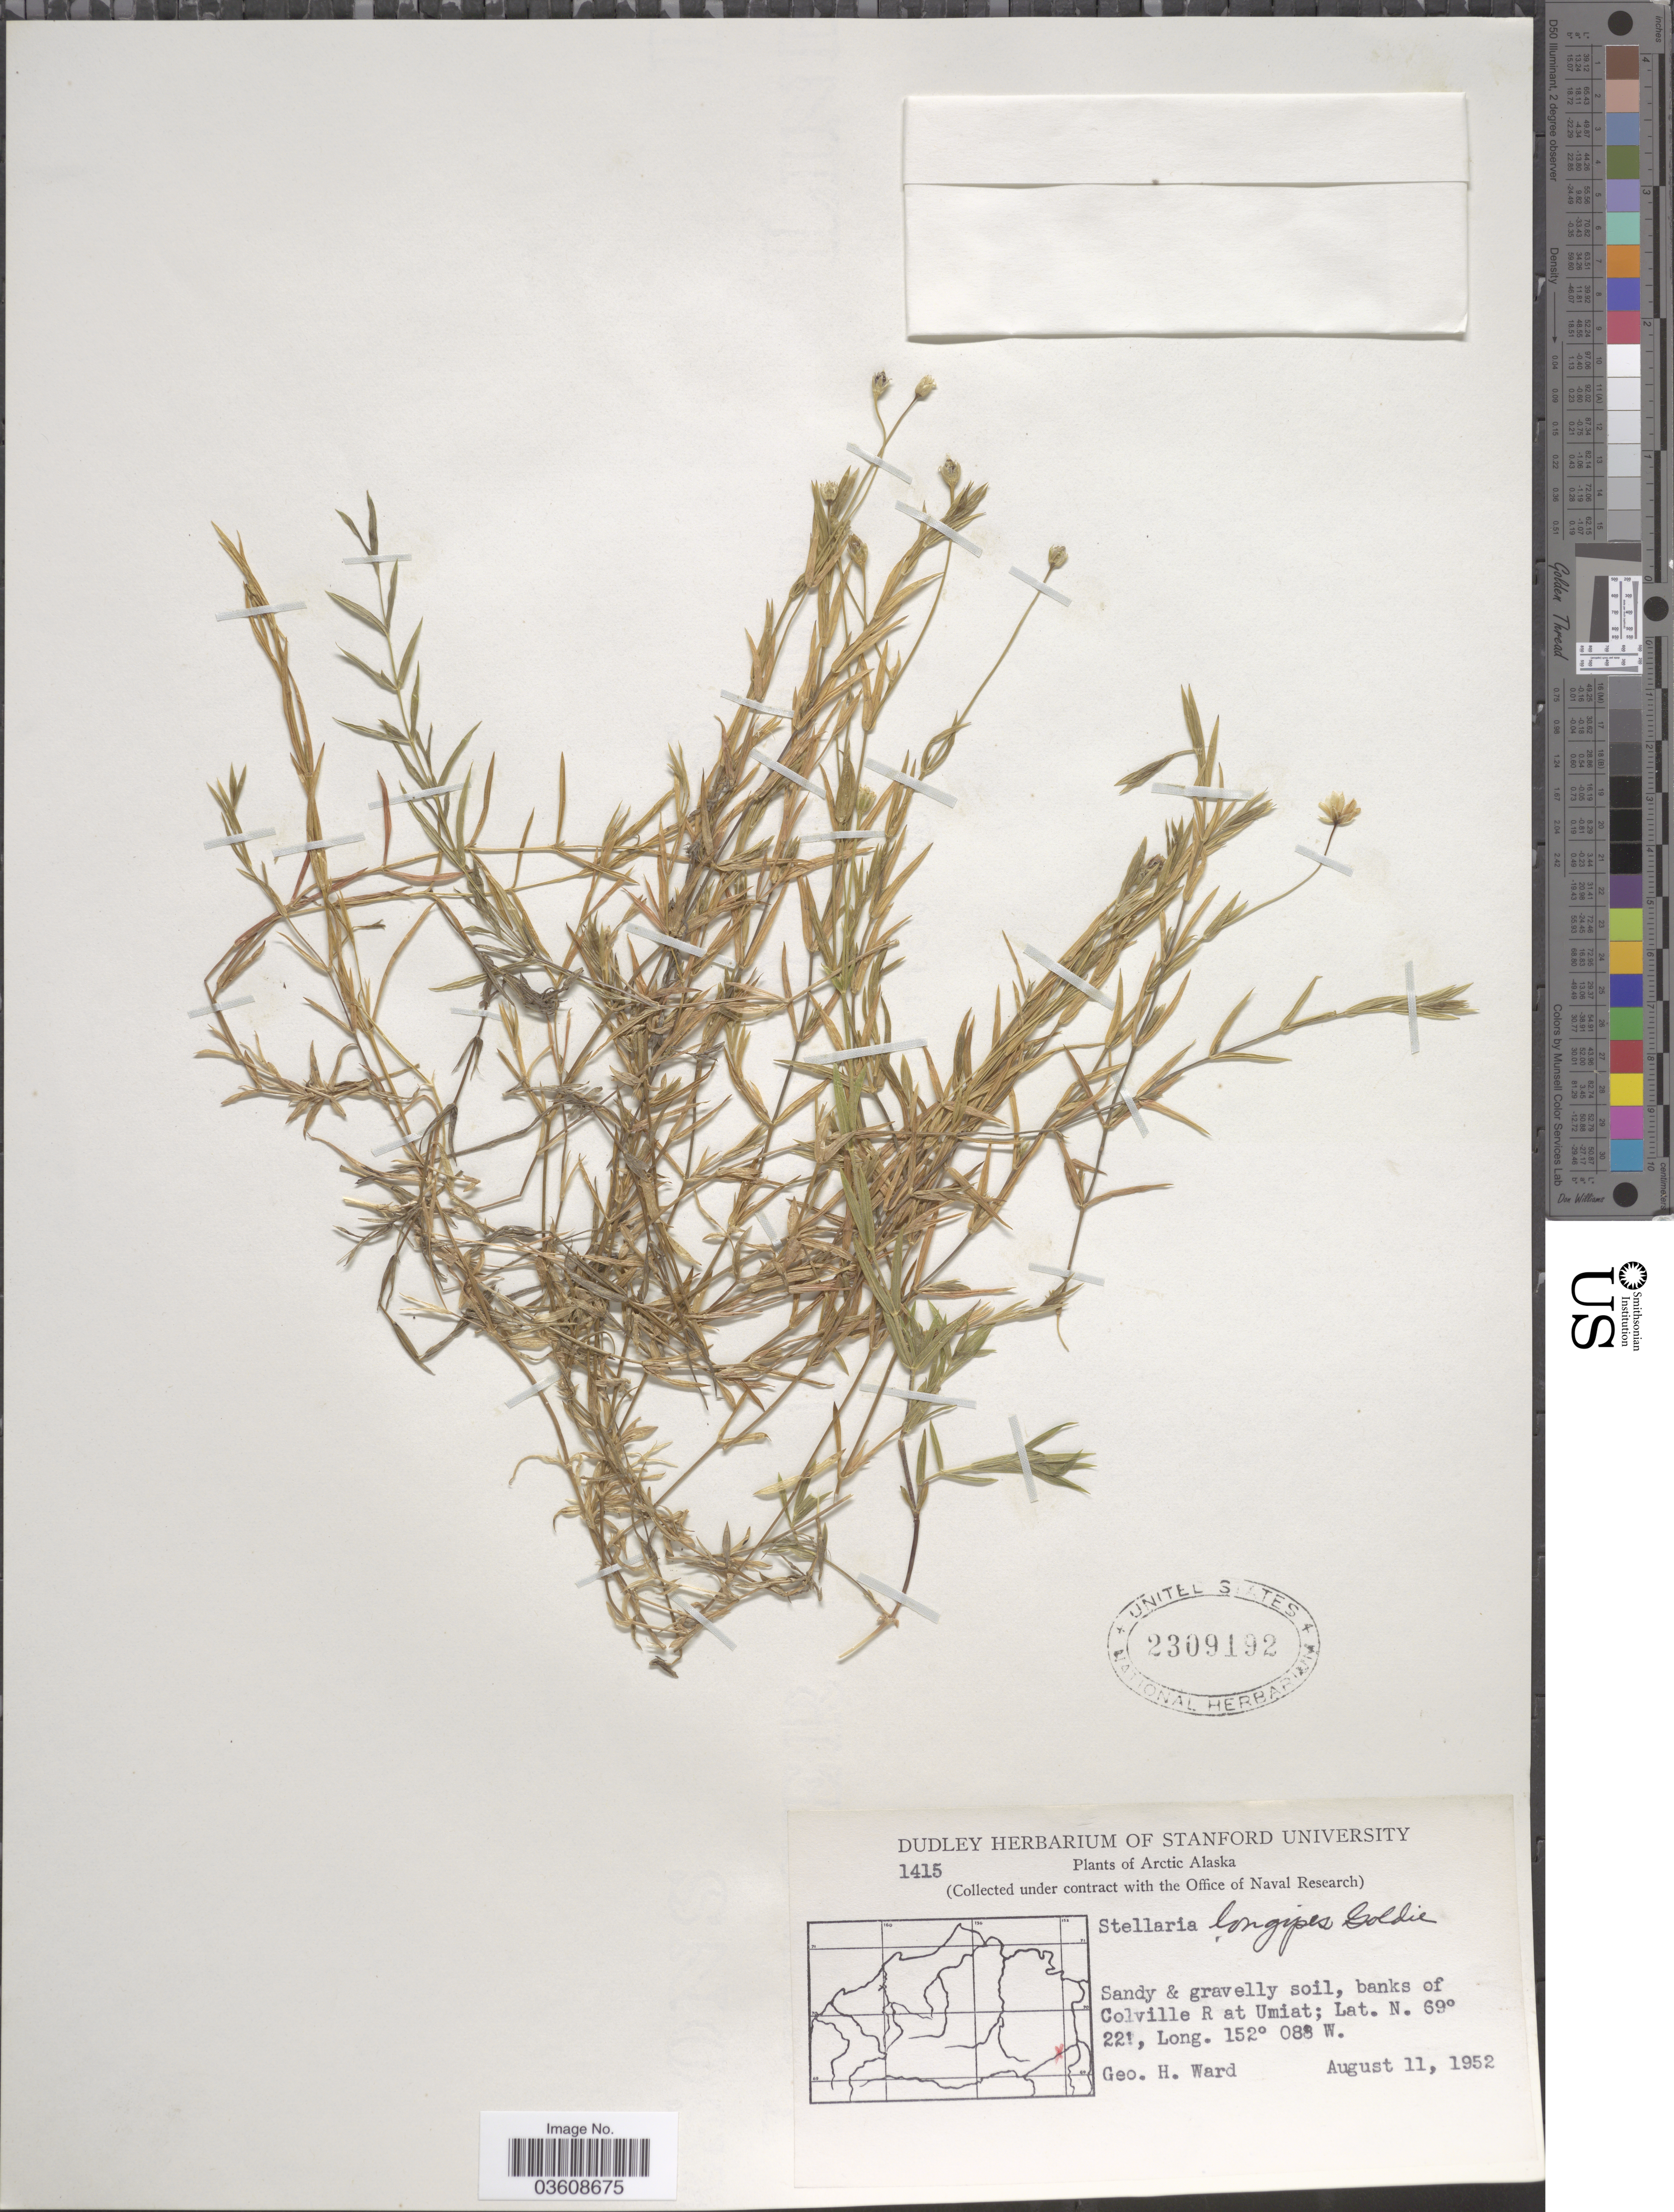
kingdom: Plantae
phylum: Tracheophyta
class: Magnoliopsida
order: Caryophyllales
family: Caryophyllaceae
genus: Stellaria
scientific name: Stellaria longipes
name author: Goldie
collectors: G. H. Ward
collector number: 1415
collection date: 1952-08-11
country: United States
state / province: Alaska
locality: Arctic Alaska. Banks of Colville R at Umiat.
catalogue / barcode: US 2309192